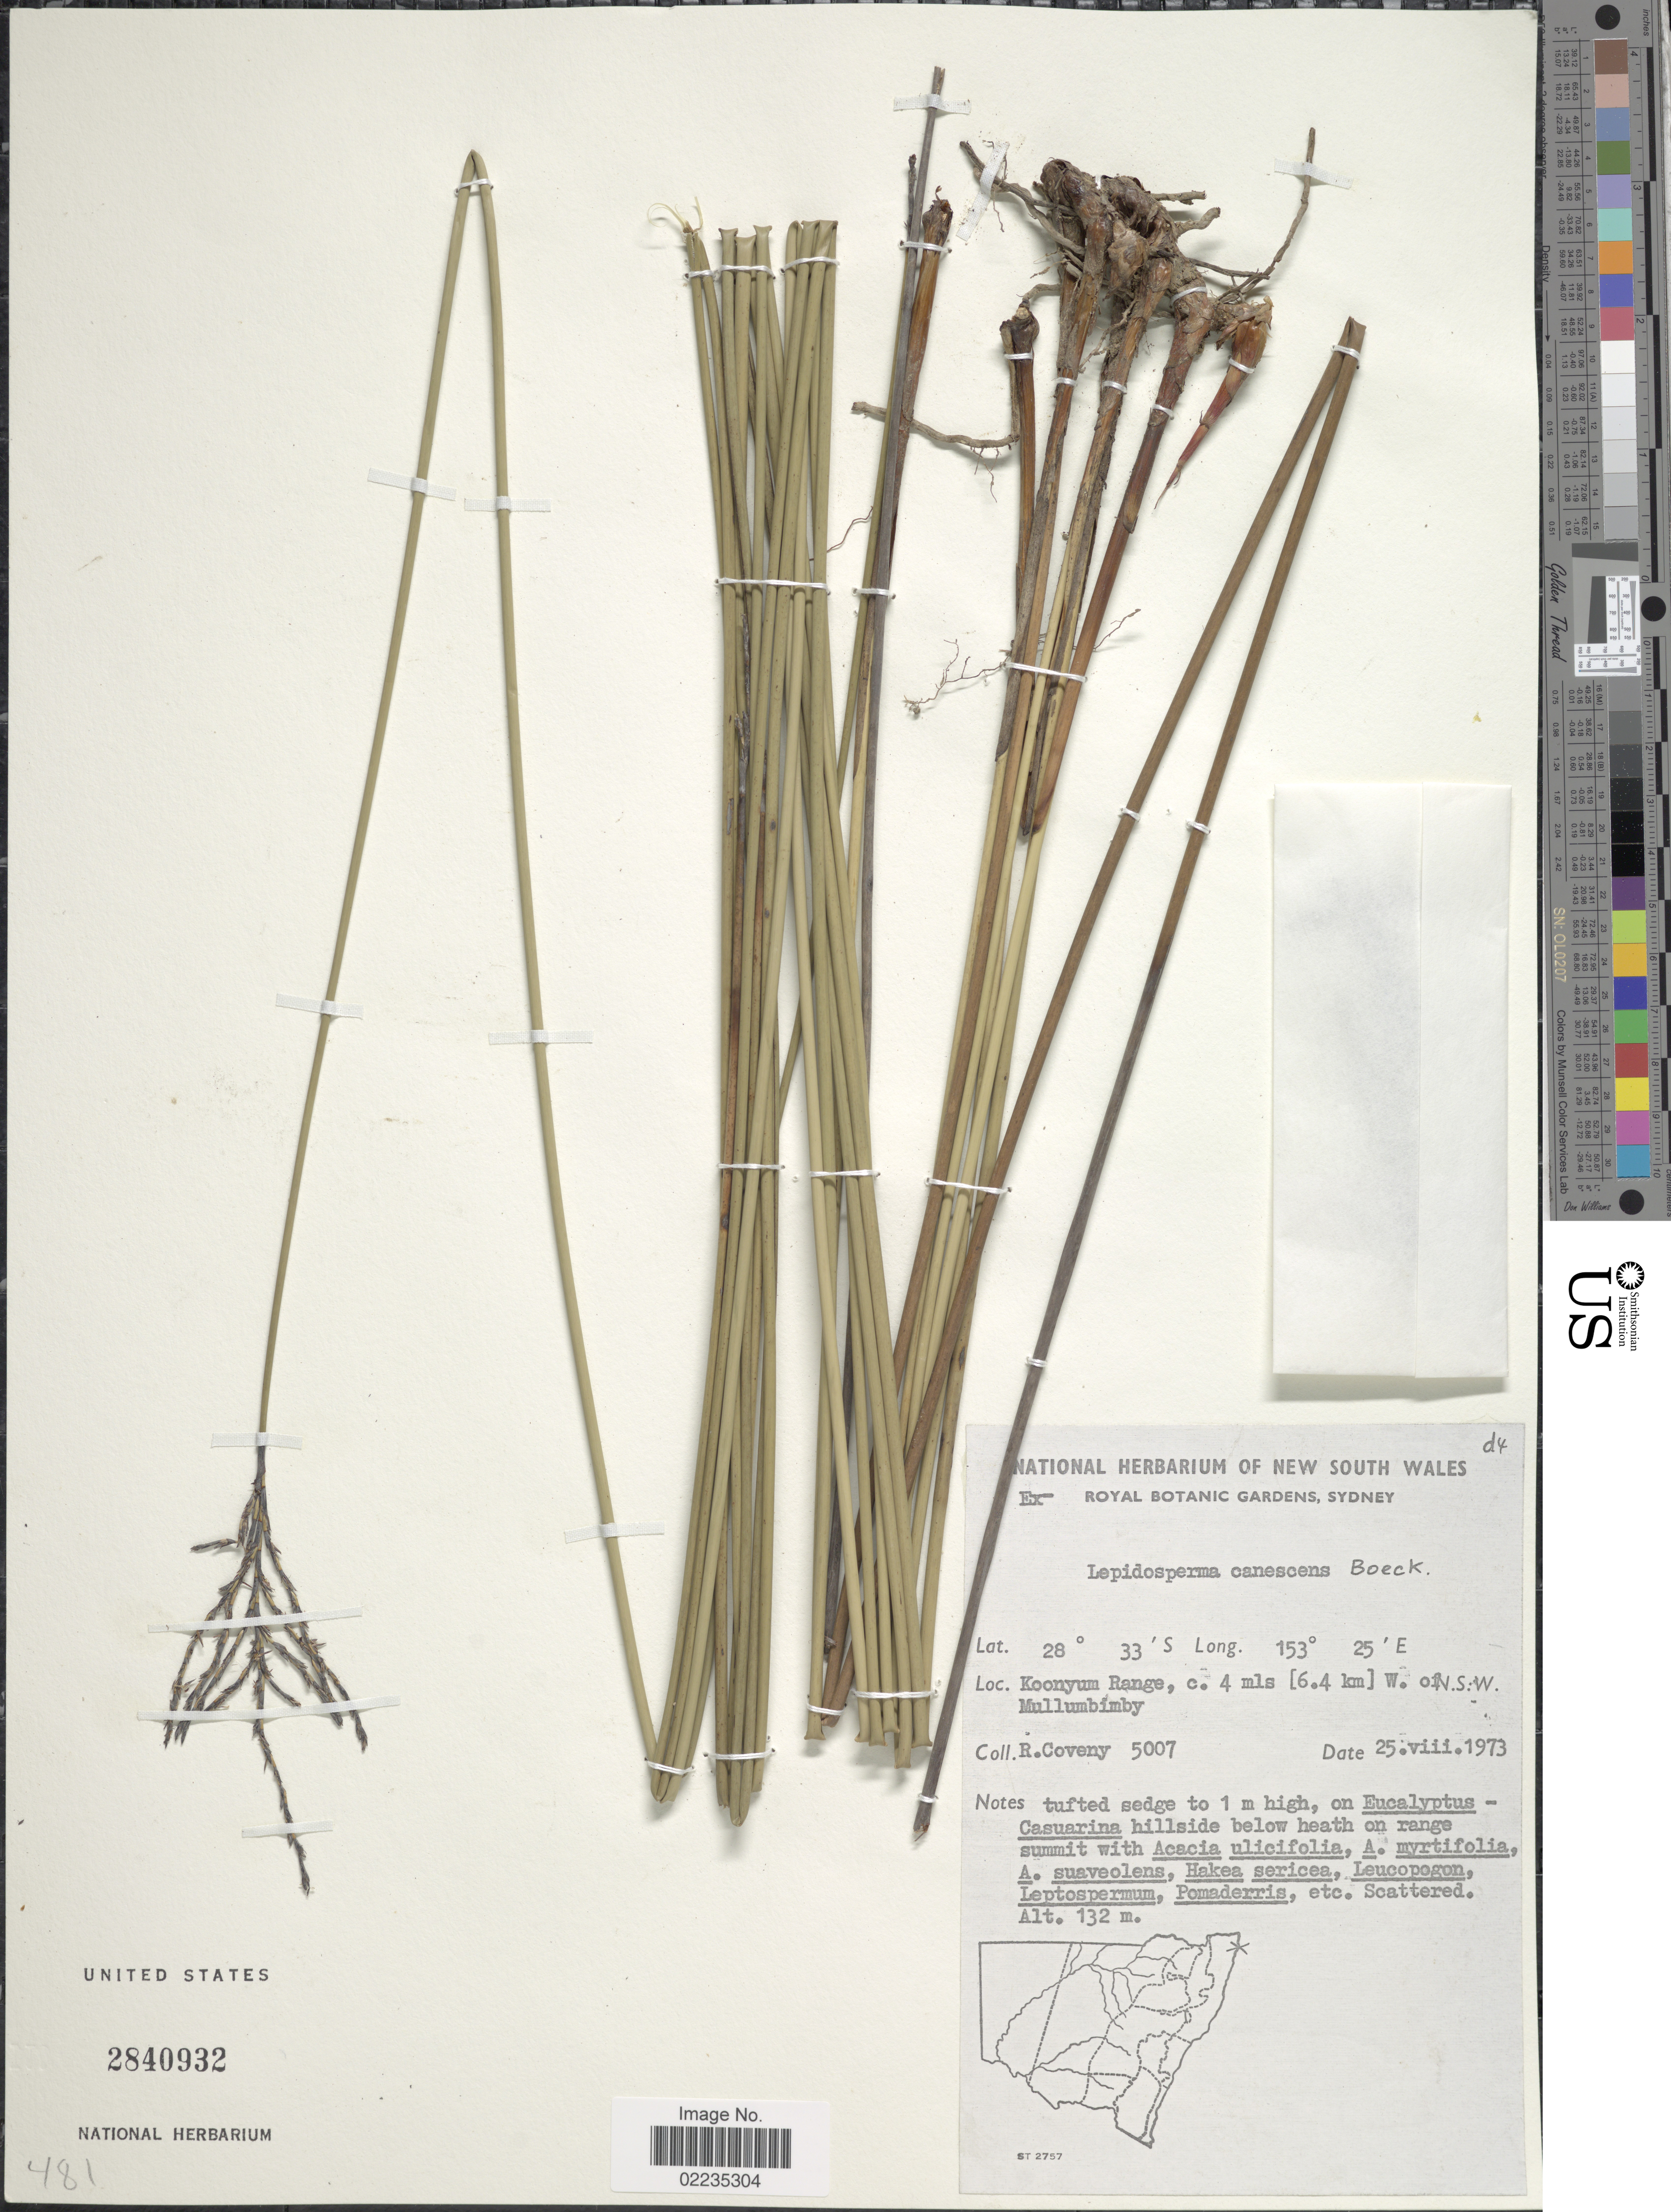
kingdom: Plantae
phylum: Tracheophyta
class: Liliopsida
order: Poales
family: Cyperaceae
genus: Lepidosperma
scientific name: Lepidosperma canescens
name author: Boeckeler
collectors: R. Coveny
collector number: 5007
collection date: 1973-08-25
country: Australia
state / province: New South Wales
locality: Koonyum Range, 4 mls [6.4 km] W. N.S.W, Mullumbimby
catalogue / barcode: US 2840932